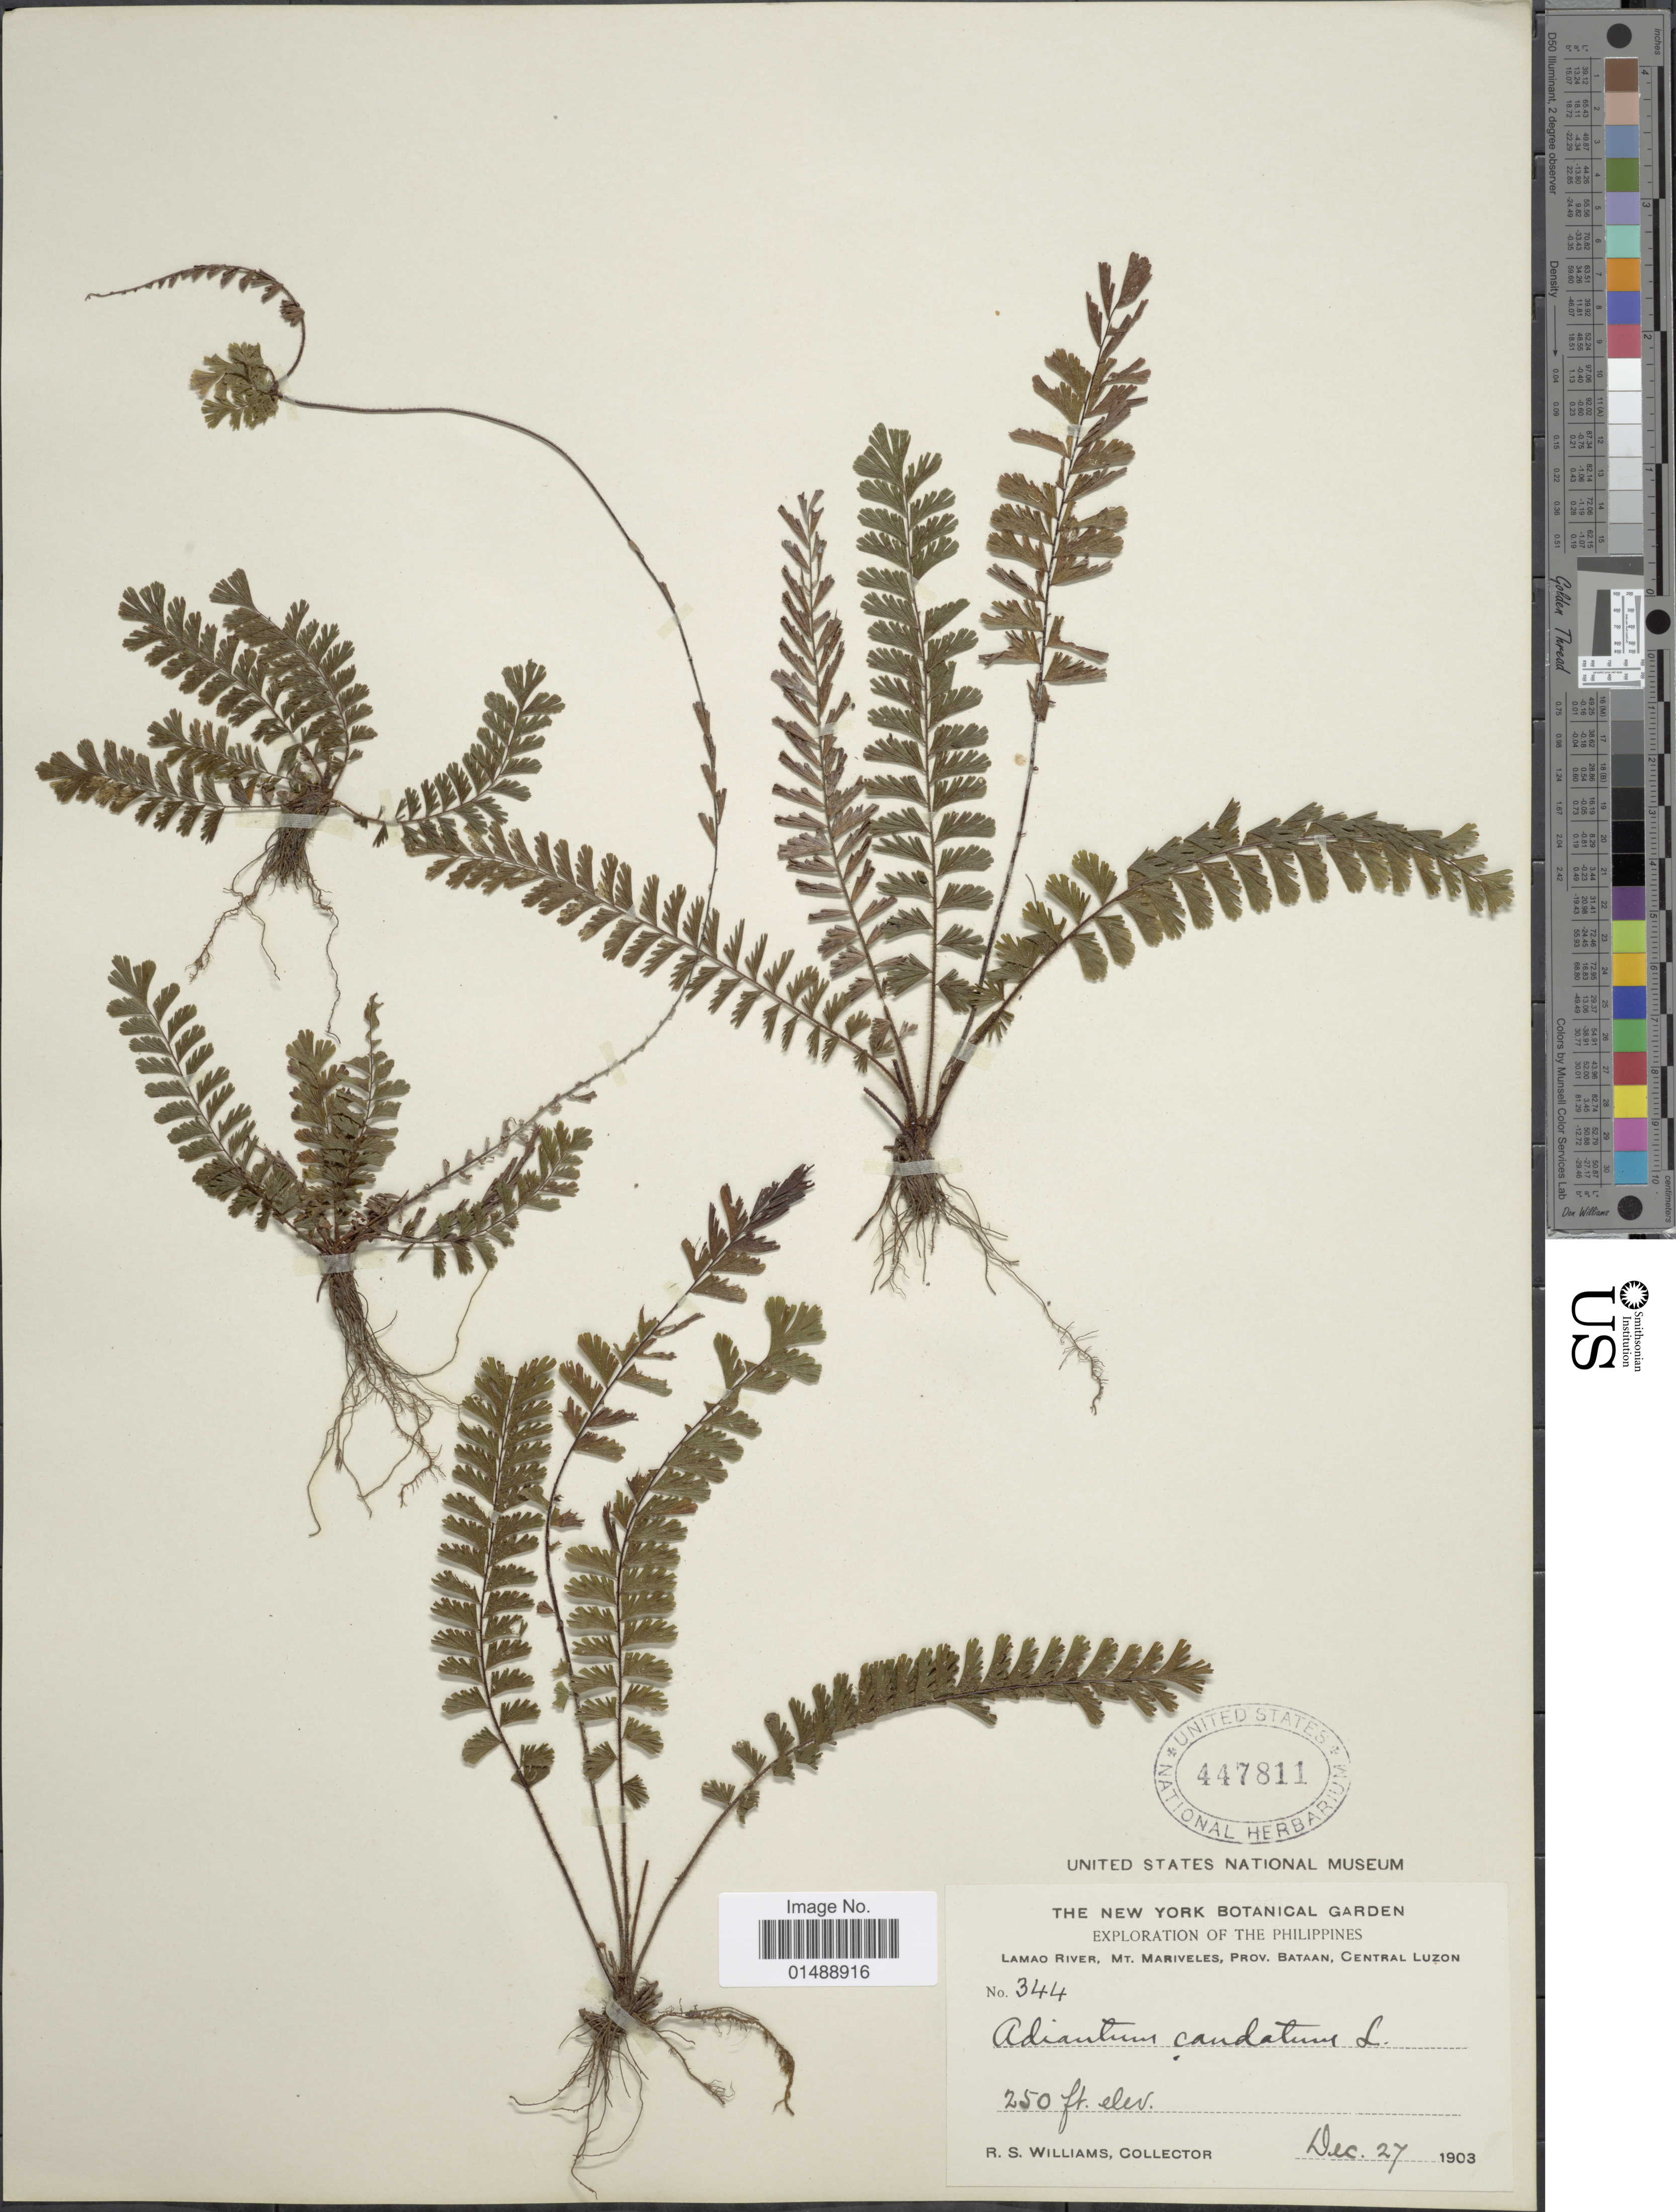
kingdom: Plantae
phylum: Tracheophyta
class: Polypodiopsida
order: Polypodiales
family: Pteridaceae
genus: Adiantum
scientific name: Adiantum caudatum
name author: L.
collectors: R. S. Williams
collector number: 344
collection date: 1903-12-27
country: Philippines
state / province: Central Luzon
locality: Lamao River, Mt. Mariveles, Prov. Bataan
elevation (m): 76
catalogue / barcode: US 447811